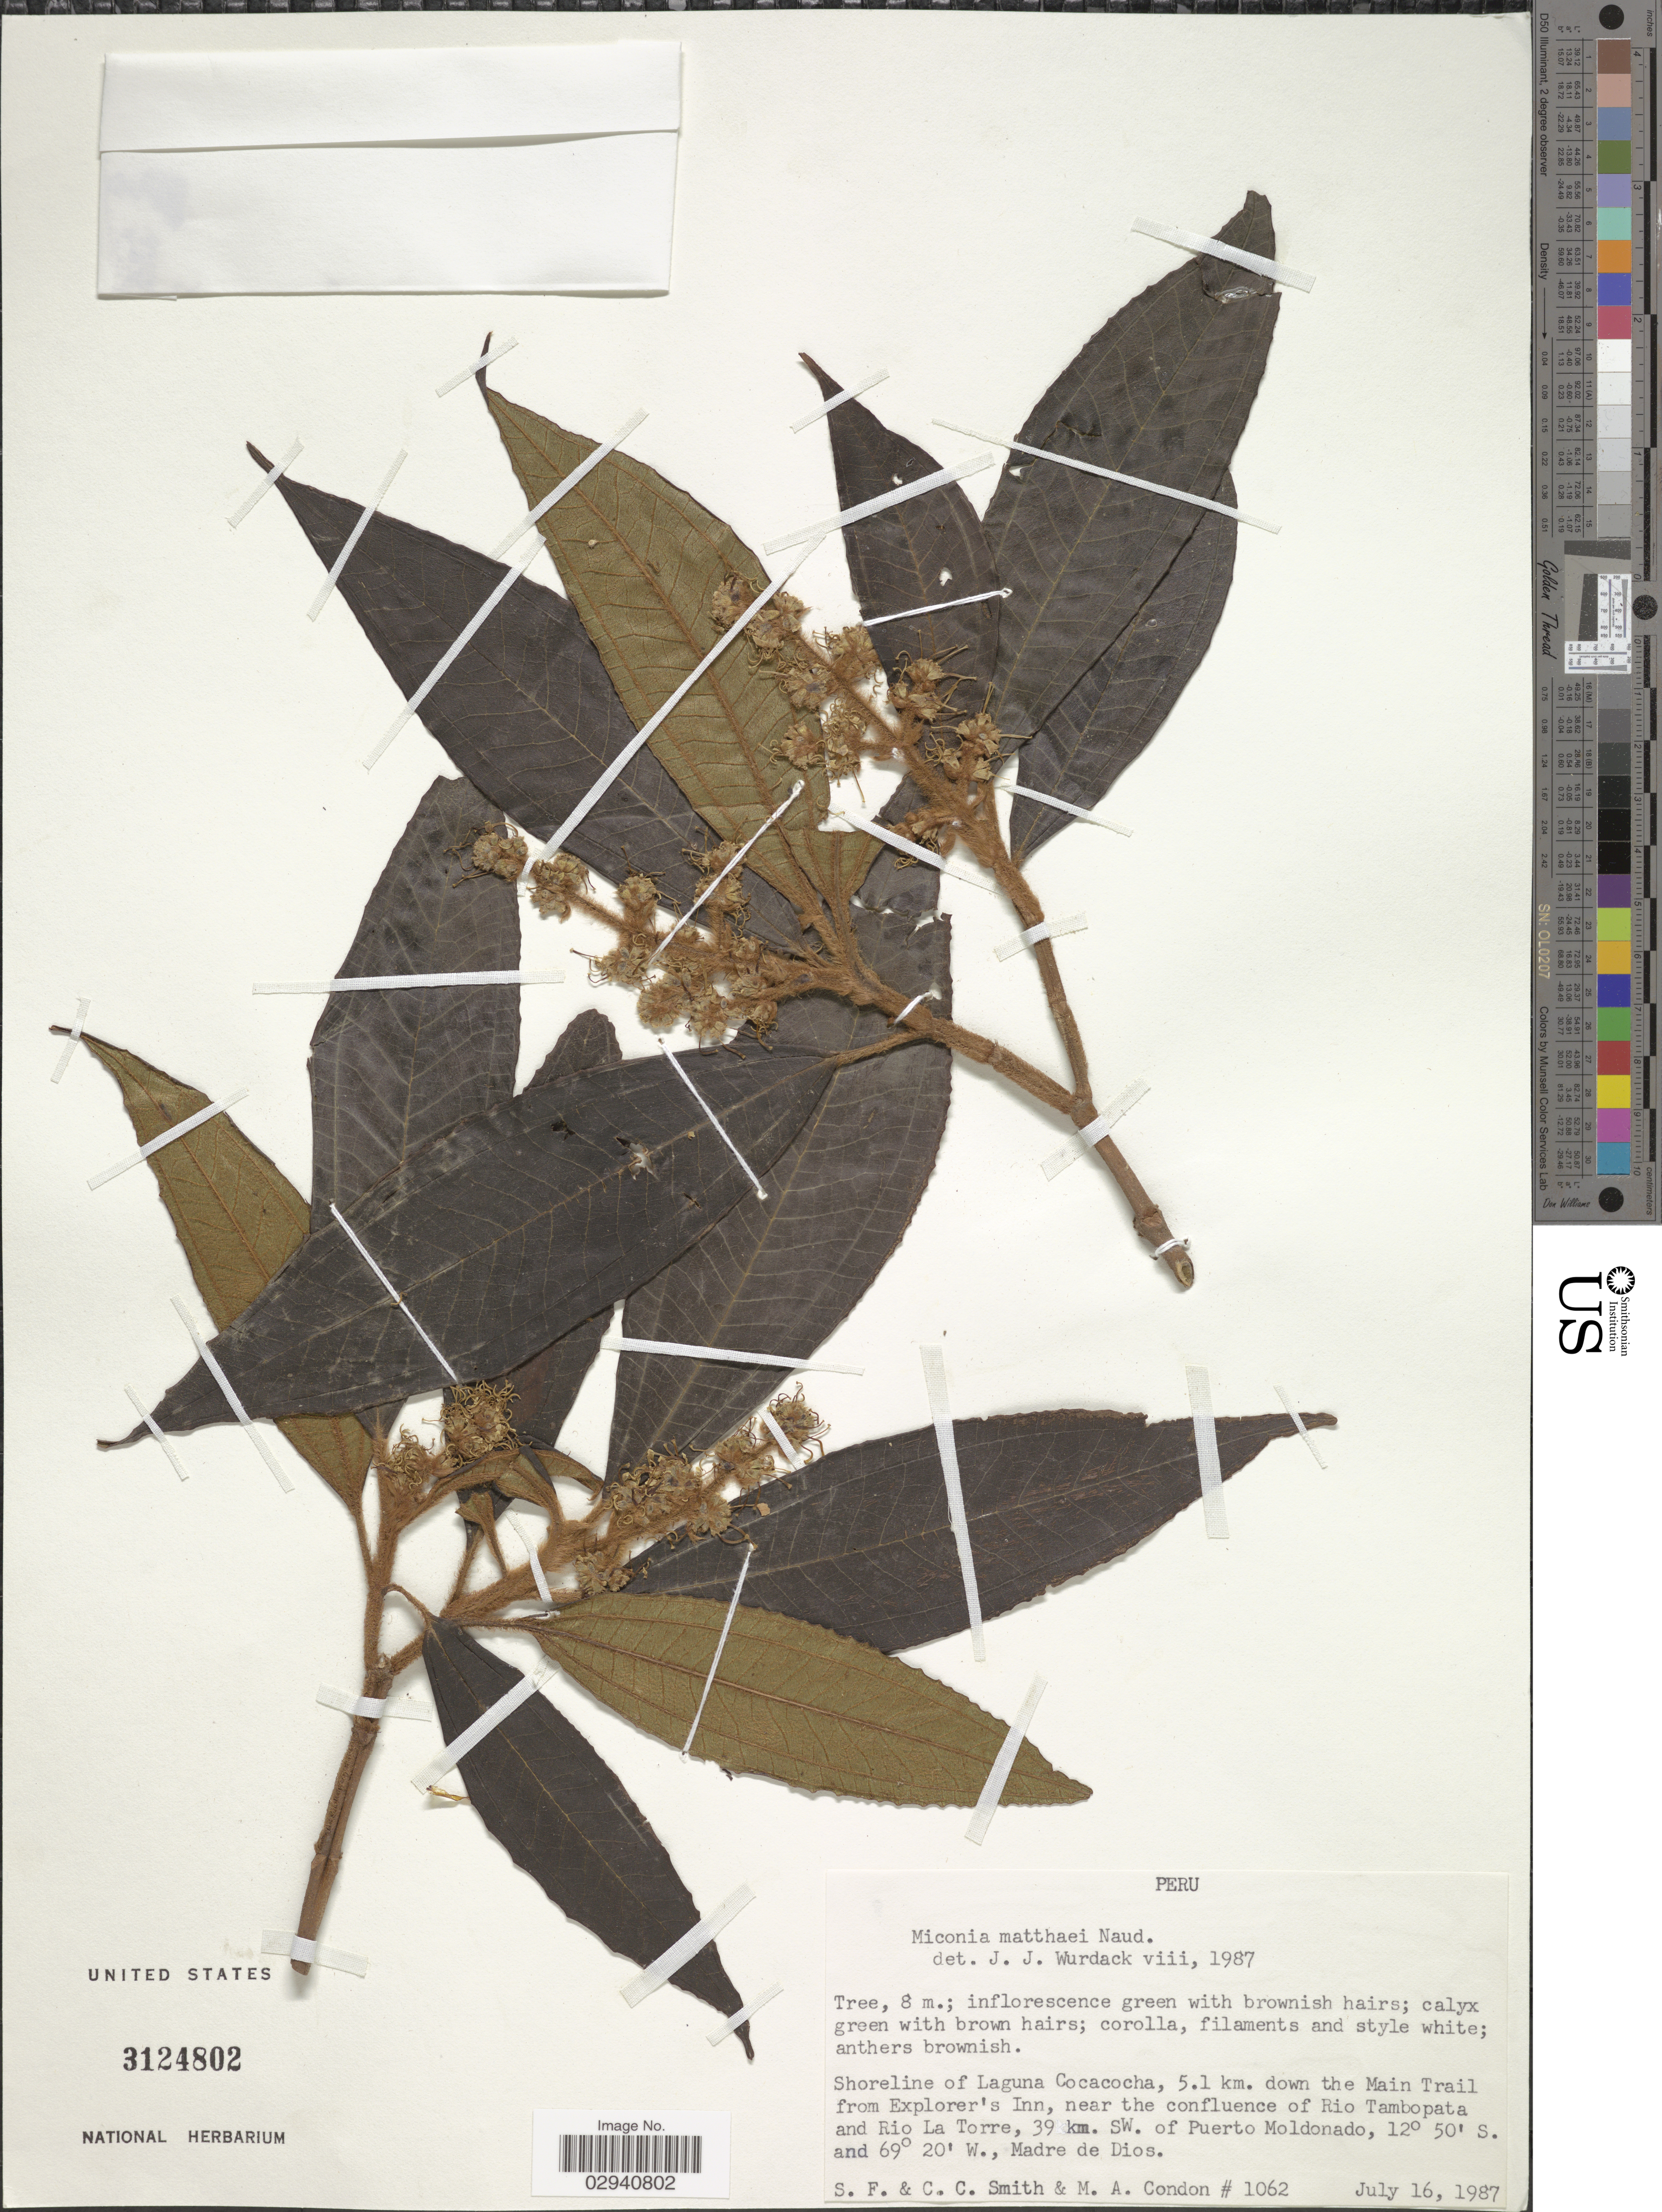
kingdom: Plantae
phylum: Tracheophyta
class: Magnoliopsida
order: Myrtales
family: Melastomataceae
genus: Miconia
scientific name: Miconia matthaei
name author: Naudin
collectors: S.F. Smith, C. C. Smith & M. Condon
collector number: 1062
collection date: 1987-07-16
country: Peru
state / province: Madre de Dios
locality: Shoreline of Laguna Cocacocha, 5.1 km. down the Main Trail from Explorer's Inn, near the confluence of Rio Tambopata and Rio La Torre, 39 km. SW. of Puerto Moldonado.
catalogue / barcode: US 3124802